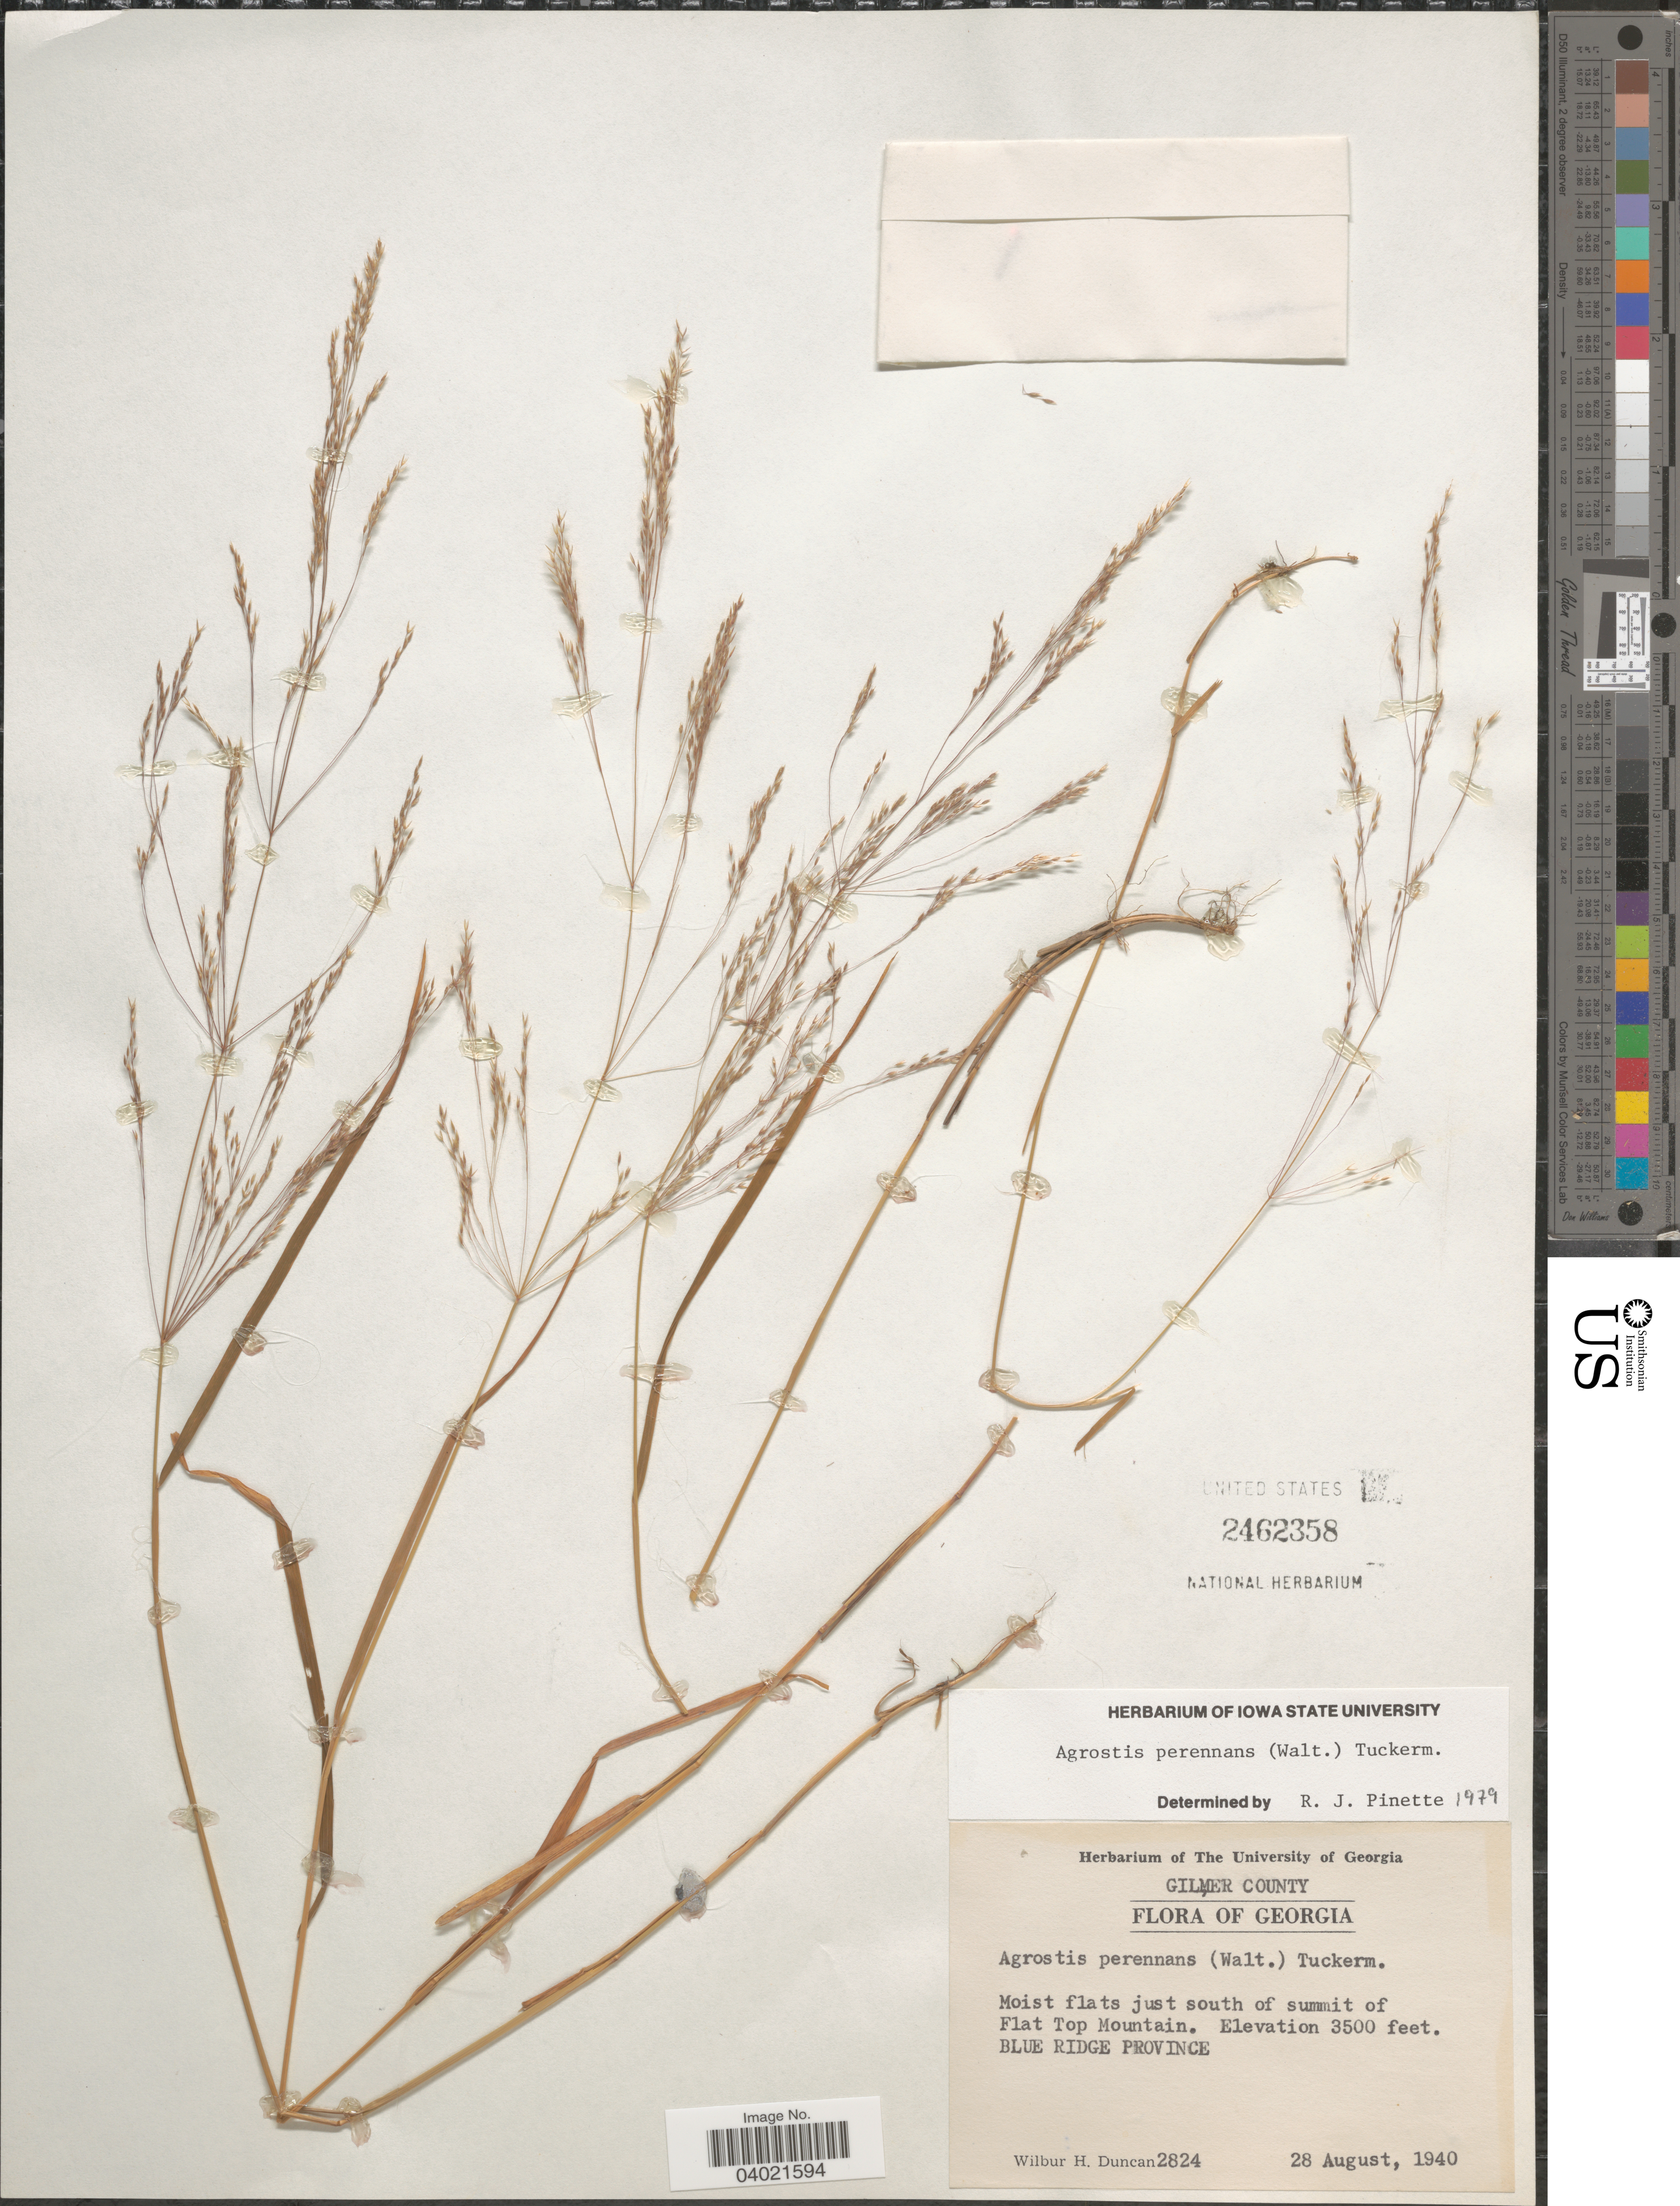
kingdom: Plantae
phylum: Tracheophyta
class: Liliopsida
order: Poales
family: Poaceae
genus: Agrostis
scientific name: Agrostis perennans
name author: (Walter) Tuck.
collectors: W. H. Duncan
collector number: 2824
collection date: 1940-08-28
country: United States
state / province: Georgia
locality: Gilmer County. Moist flats just south of summit of Flat Top Mountain. Blue Ridge Province.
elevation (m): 1067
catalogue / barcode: US 2462358